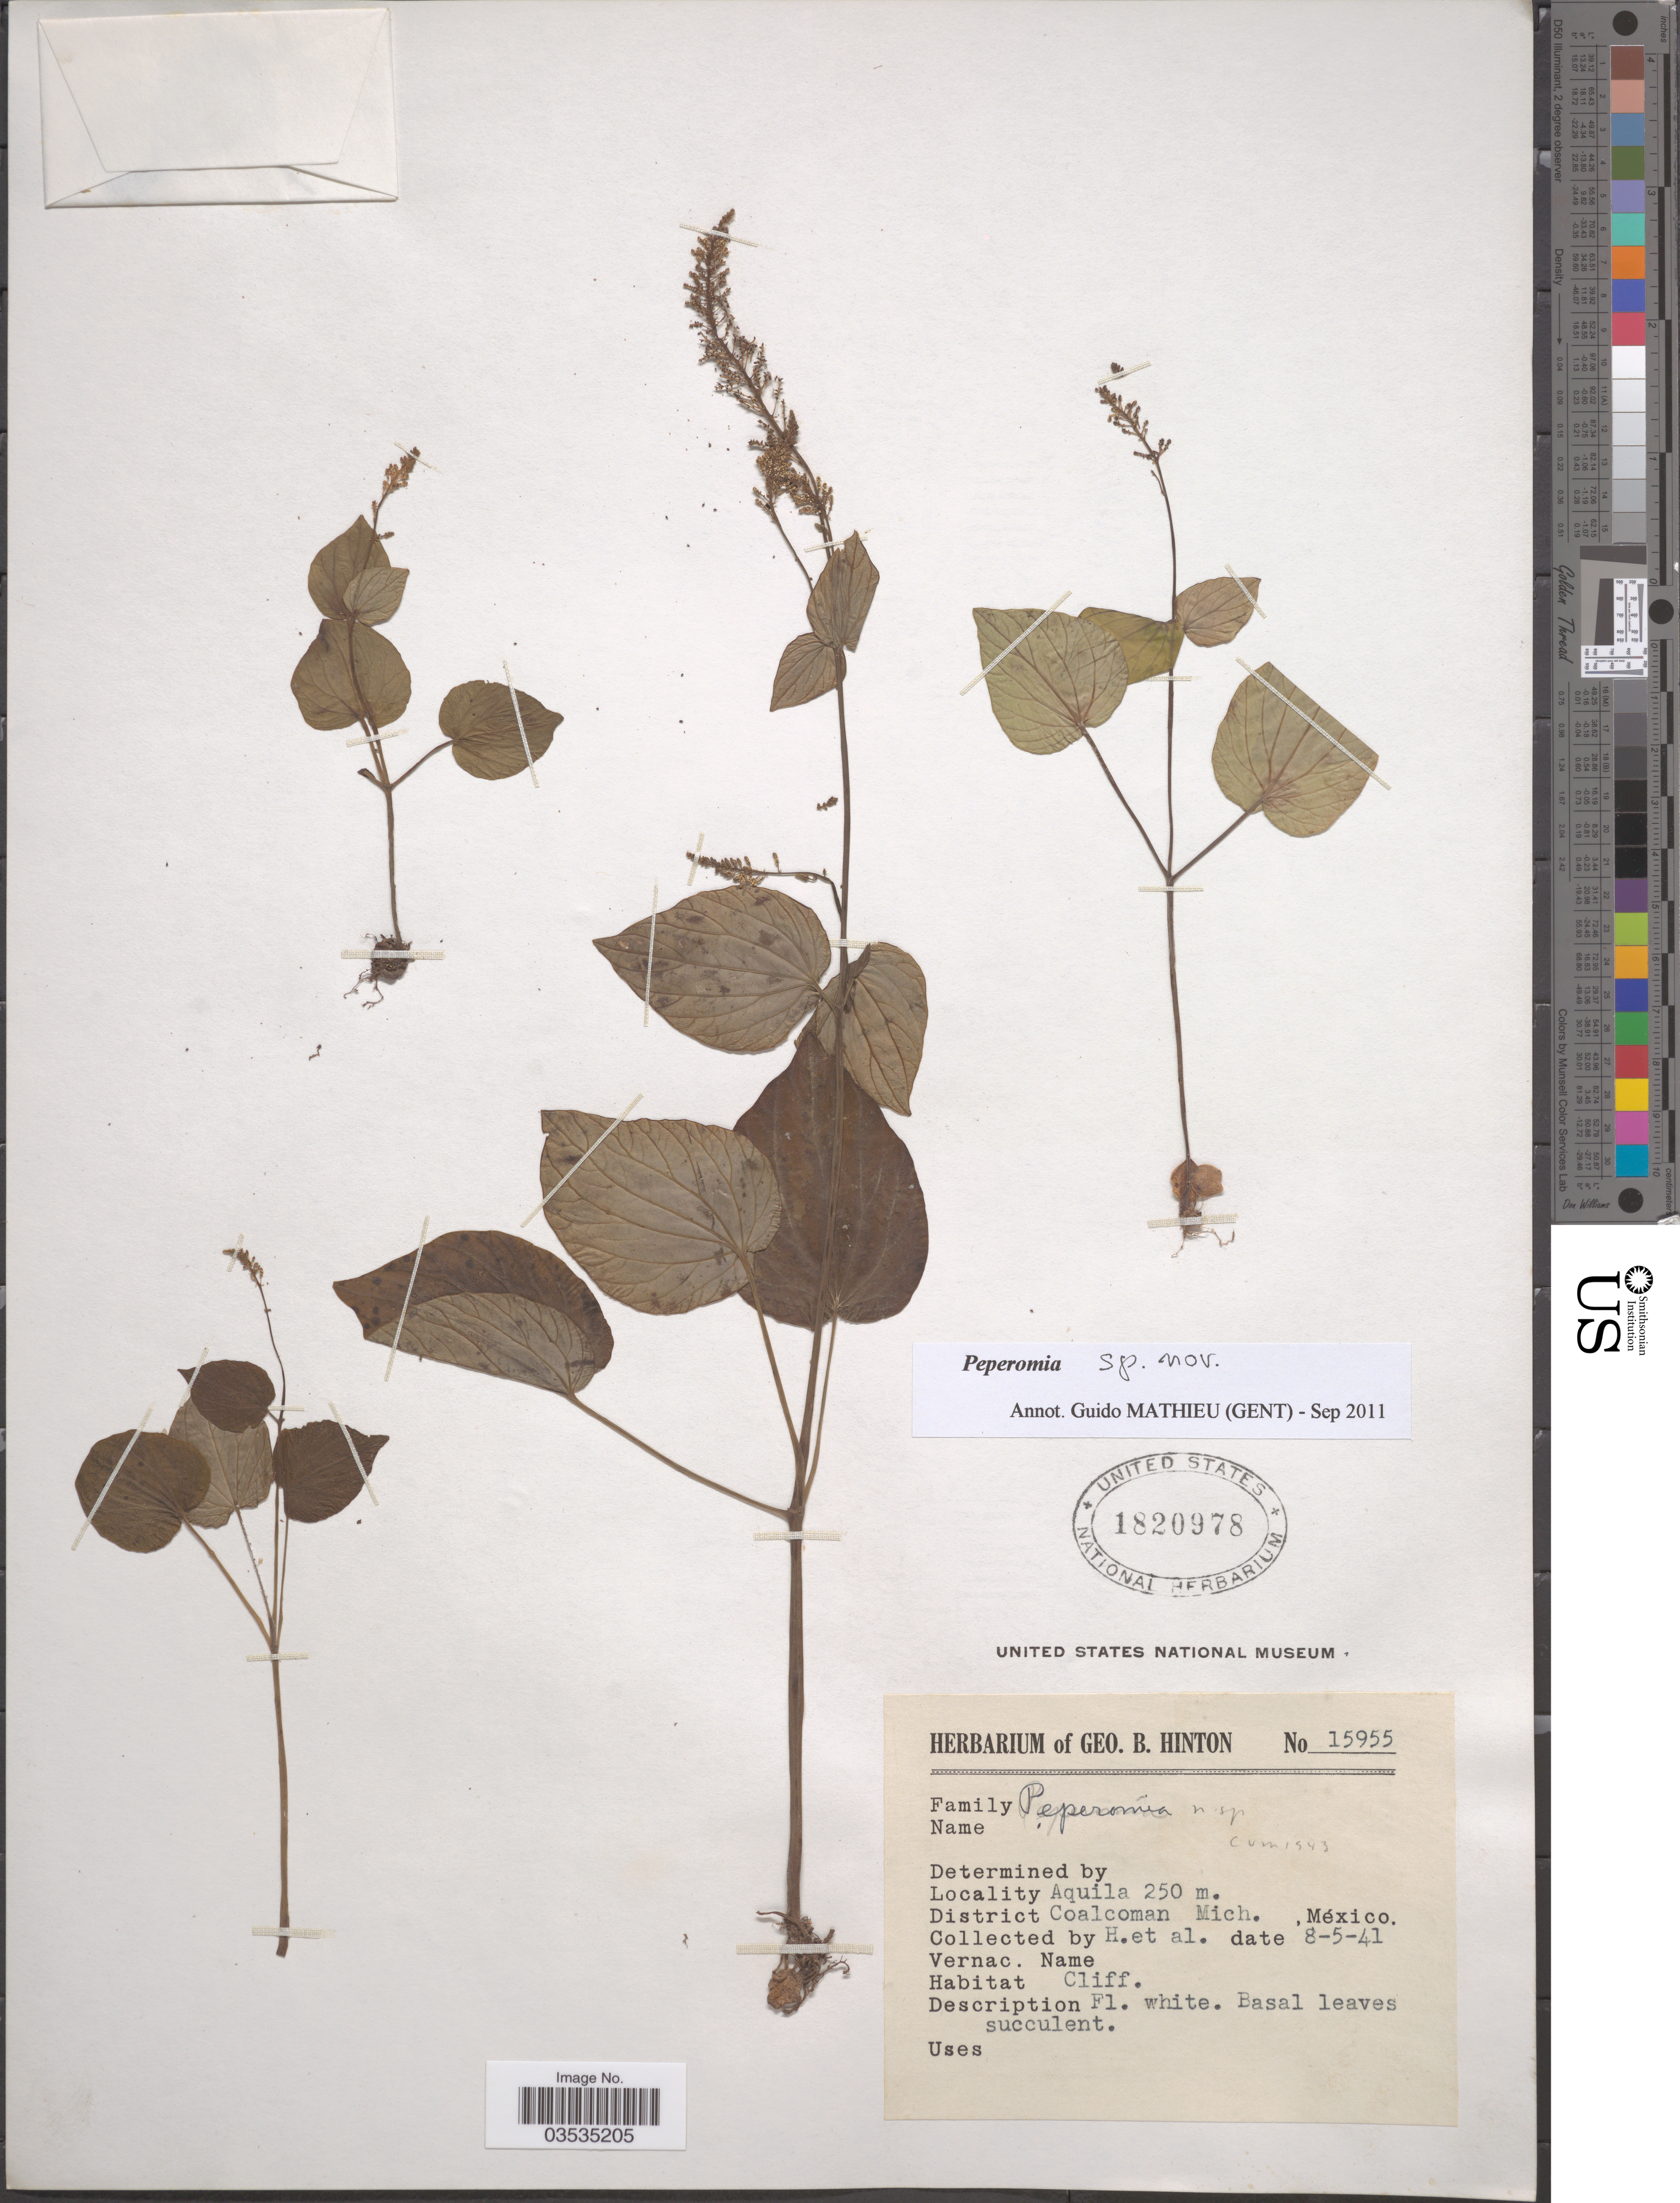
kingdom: Plantae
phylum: Tracheophyta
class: Magnoliopsida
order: Piperales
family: Piperaceae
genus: Peperomia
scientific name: Peperomia inversa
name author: G. Mathieu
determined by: Jiménez, José Estaban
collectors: G. B. Hinton & et al.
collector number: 15955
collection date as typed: Transcribed d/m/y: 8/5/41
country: Mexico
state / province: Michoacán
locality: Aquila, District Coalcoman.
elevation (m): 250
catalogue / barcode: US 1820978